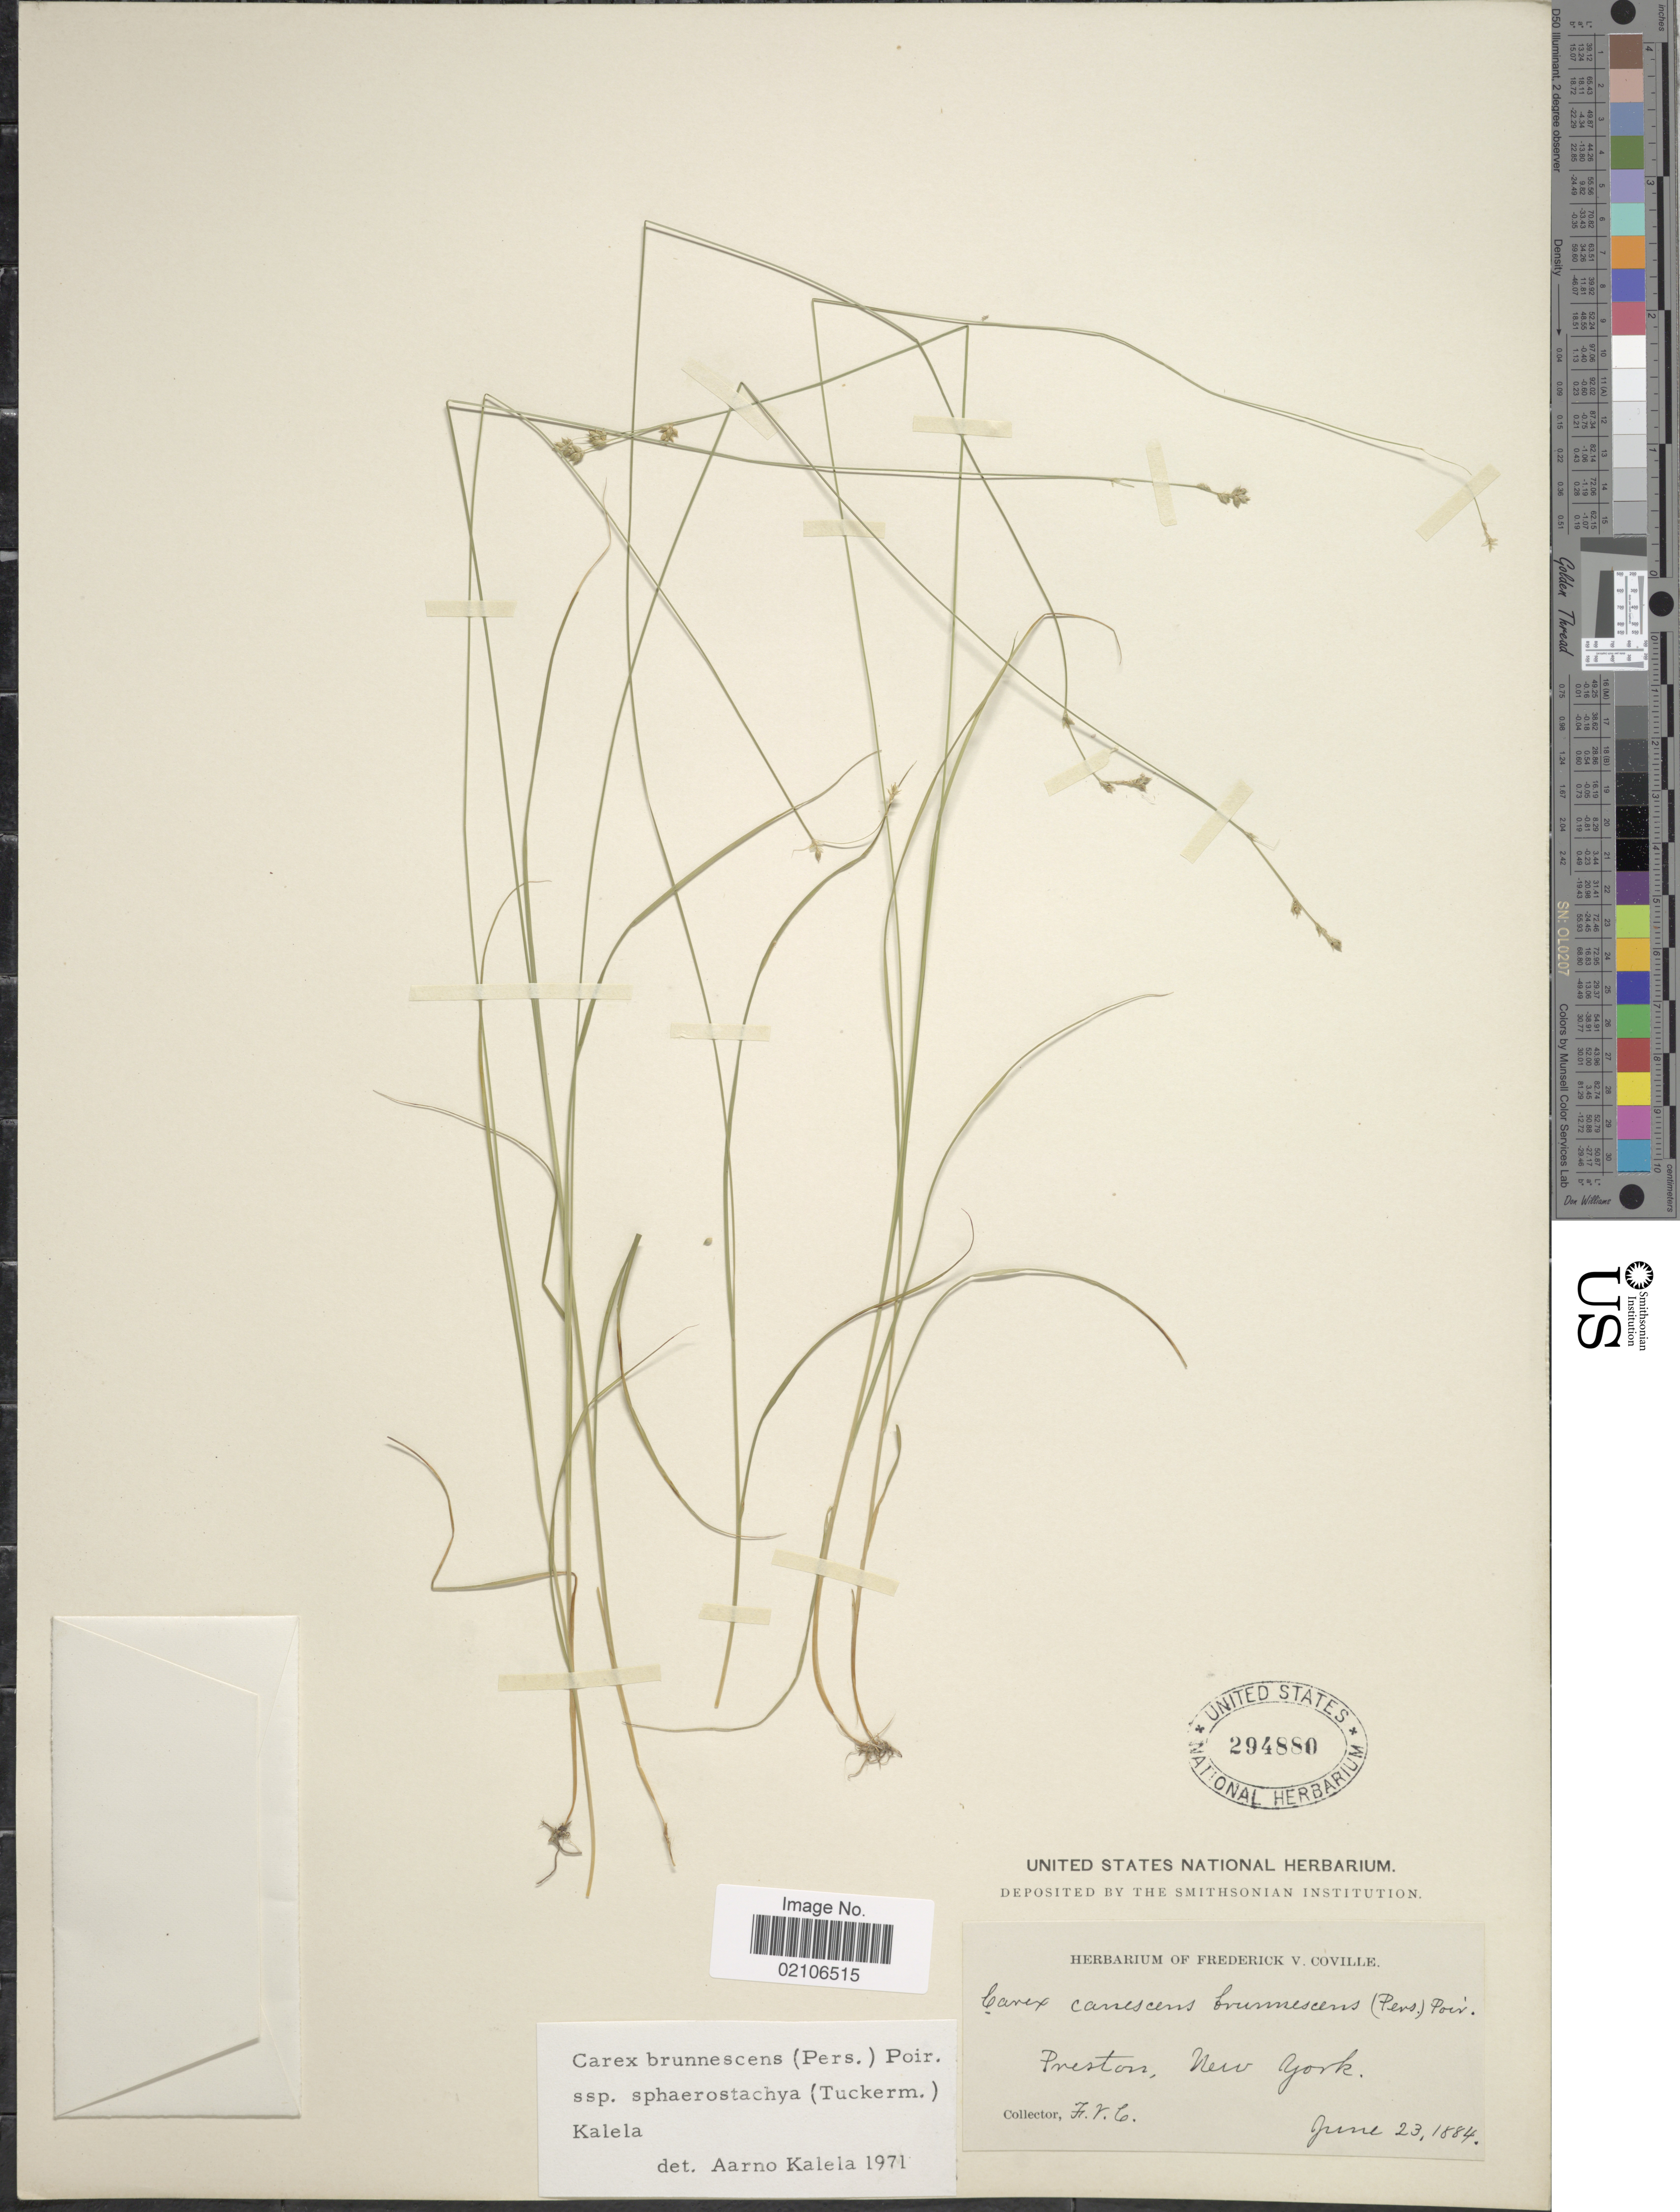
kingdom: Plantae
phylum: Tracheophyta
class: Liliopsida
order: Poales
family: Cyperaceae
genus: Carex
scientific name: Carex brunnescens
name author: (Pers.) Poir.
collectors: F. V. Coville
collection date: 1884-06-23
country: United States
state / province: New York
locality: Preston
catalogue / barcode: US 294880